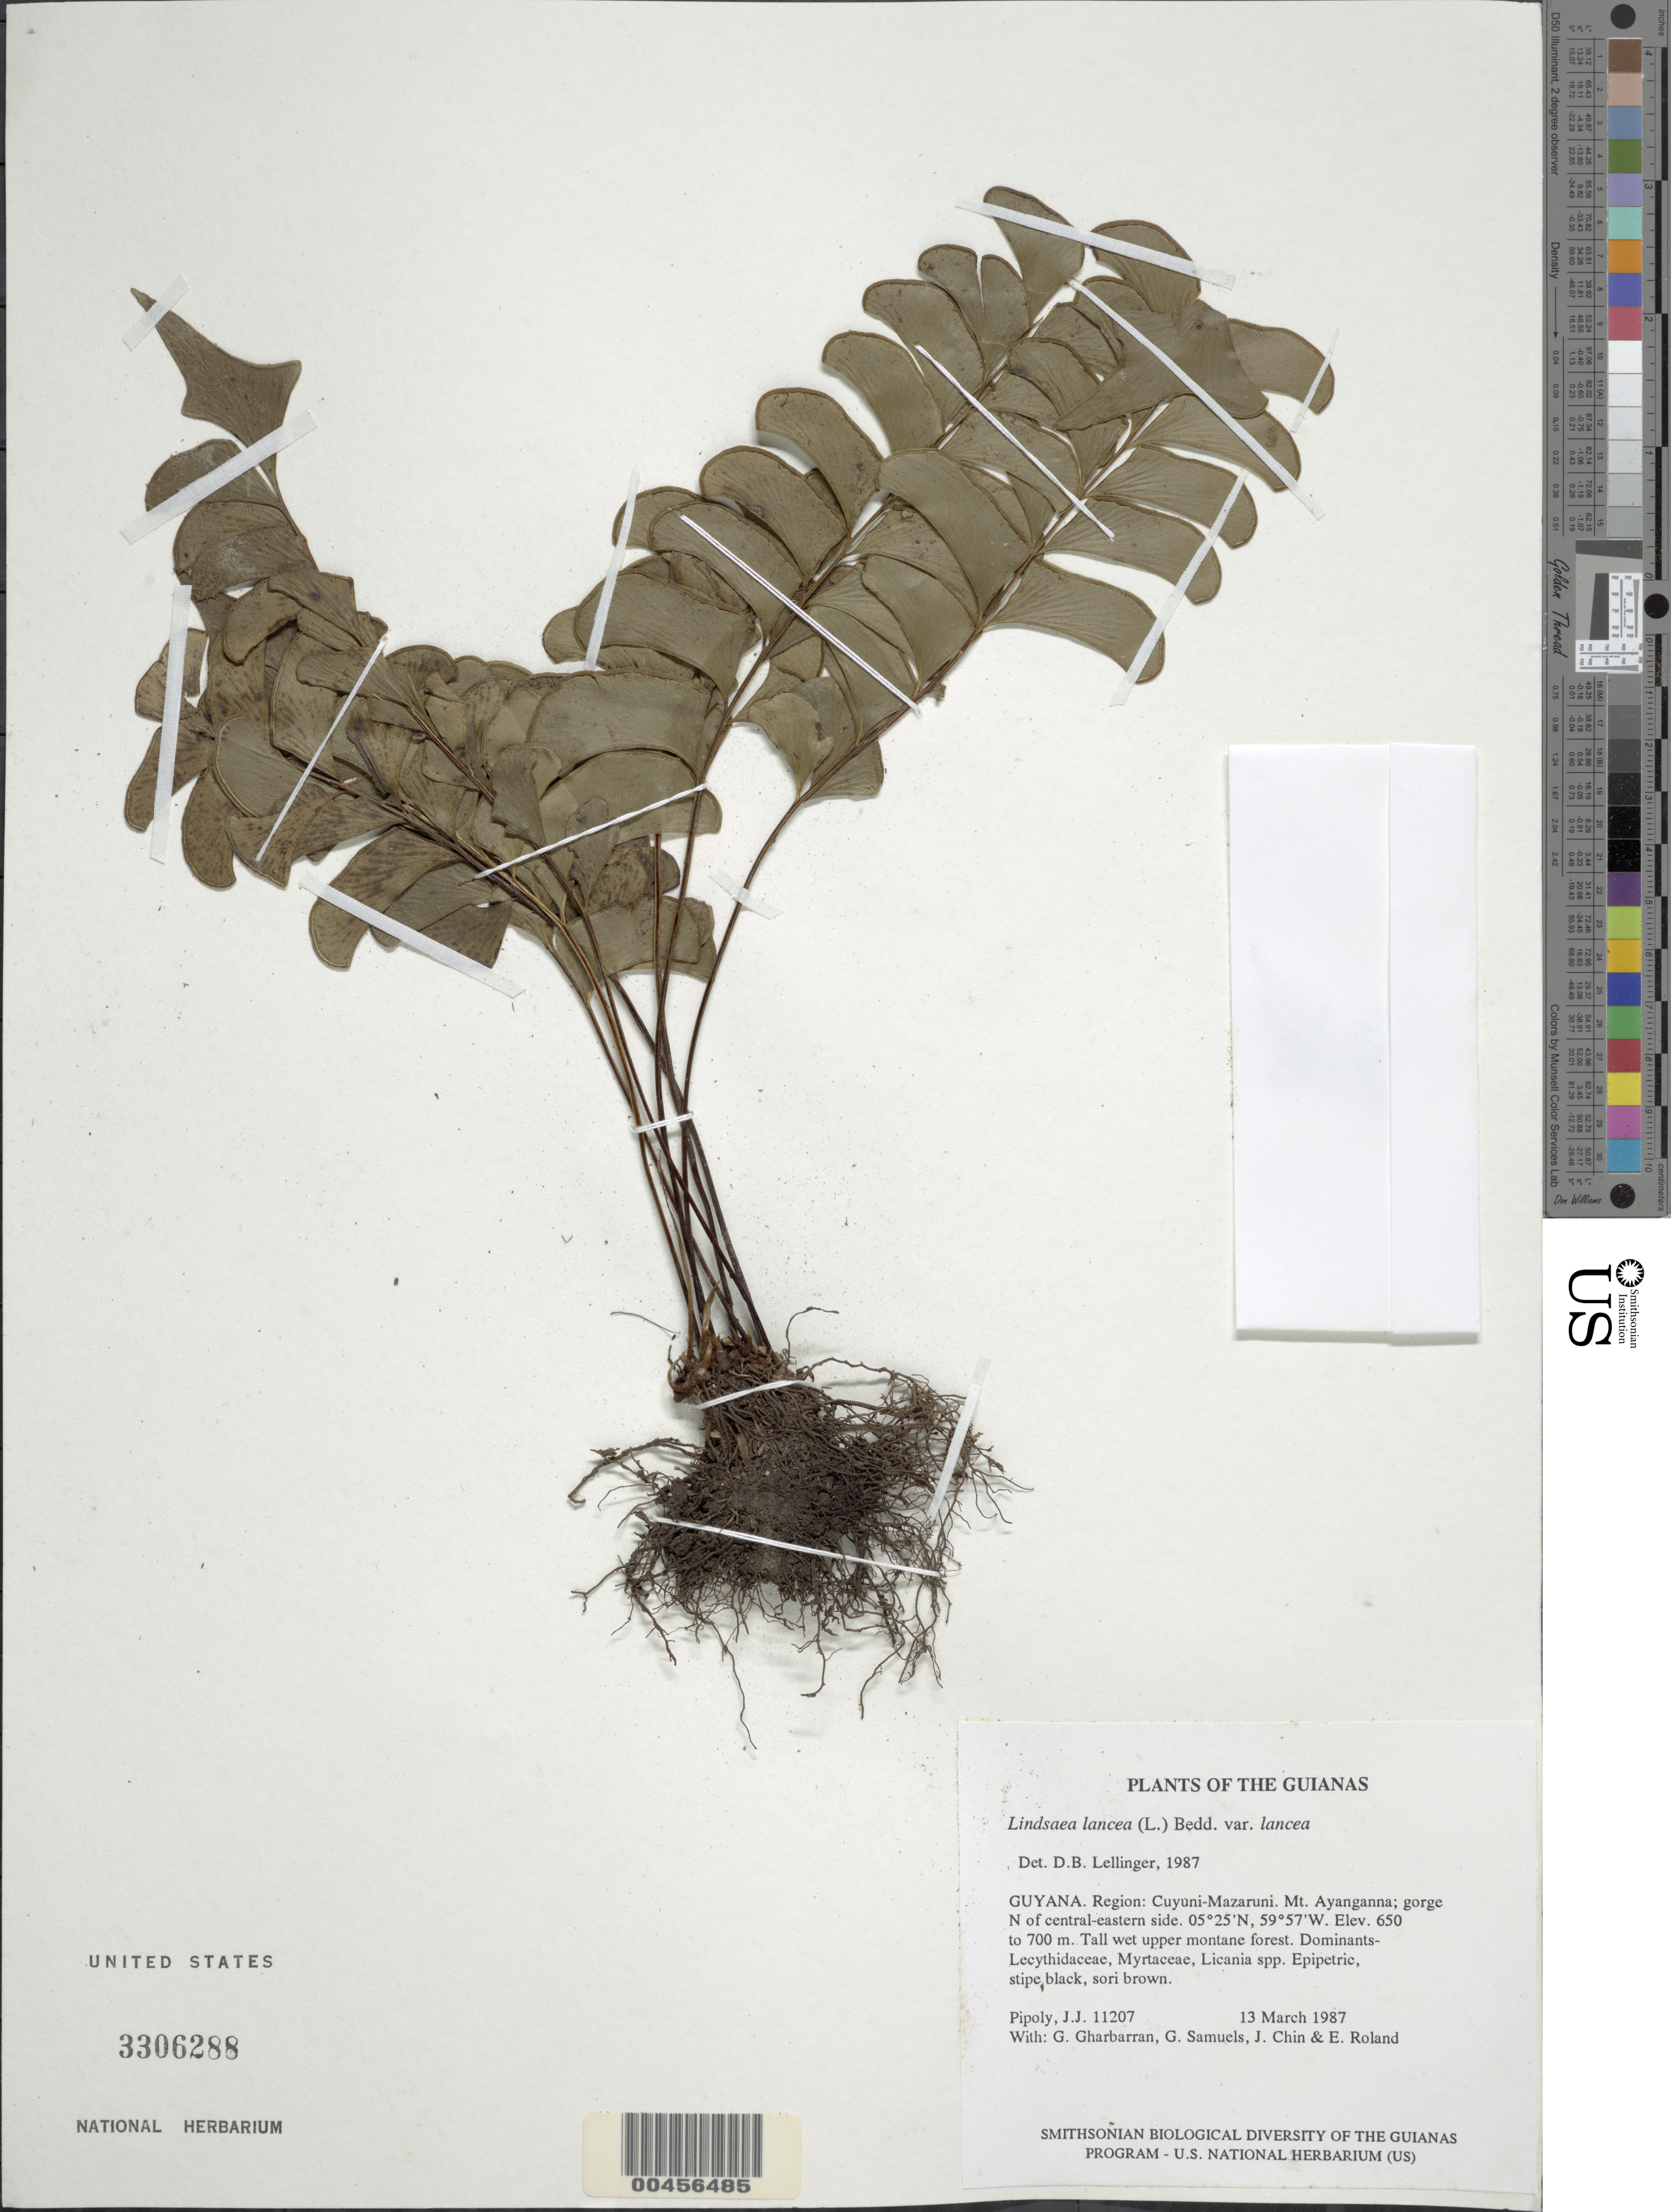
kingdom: Plantae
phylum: Tracheophyta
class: Polypodiopsida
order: Polypodiales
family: Lindsaeaceae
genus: Lindsaea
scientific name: Lindsaea lancea var. lancea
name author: (L.) Bedd.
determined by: Lellinger, David B., (BOT), Smithsonian Institution - National Museum of Natural History (UNITED STATES)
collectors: J. J. Pipoly, G. Gharbarran, G. Samuels, J. Chin & E. Roland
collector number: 11207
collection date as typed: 13 March 1987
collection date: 1987-03-13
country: Guyana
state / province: Cuyuni-Mazaruni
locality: Mt. Ayanganna; gorge N of central-eastern side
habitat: Tall wet upper montane forest. Dominants: Lecythidaceae, Myrtaceae, Licania spp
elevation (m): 650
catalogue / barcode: US 3306288